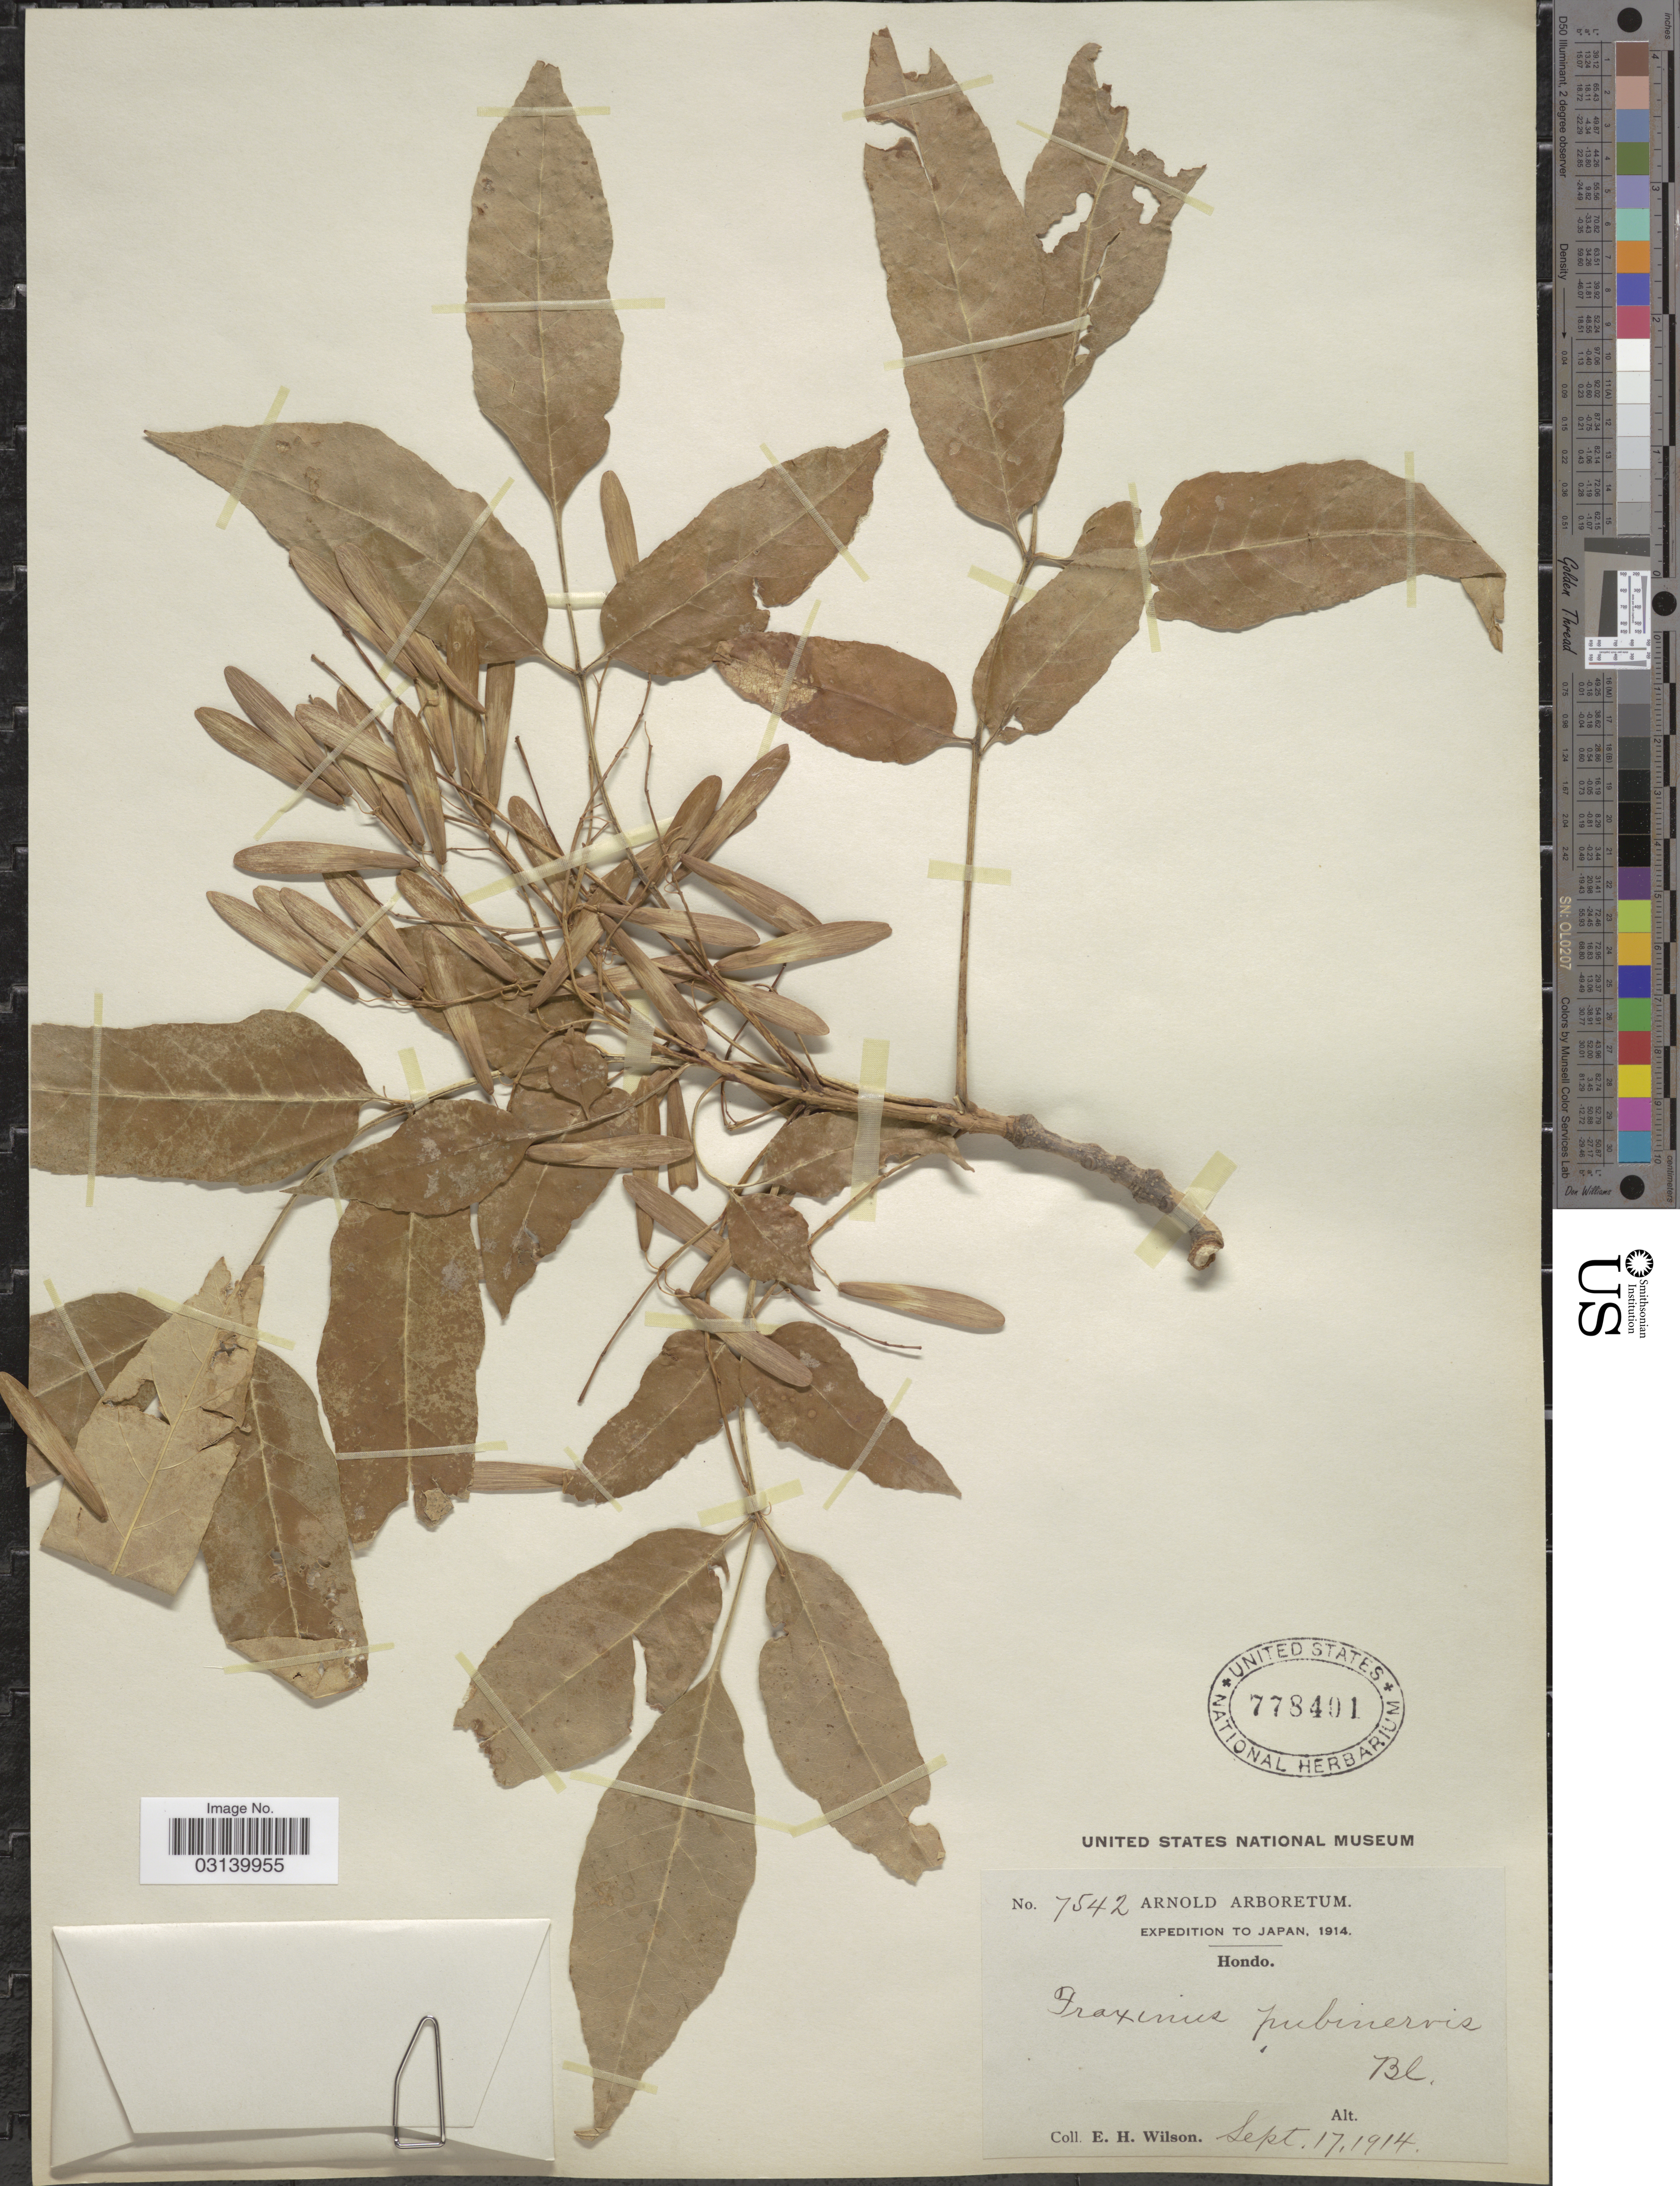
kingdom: Plantae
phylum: Tracheophyta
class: Magnoliopsida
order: Lamiales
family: Oleaceae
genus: Fraxinus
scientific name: Fraxinus pubinervis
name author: Blume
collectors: E. Wilson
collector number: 7542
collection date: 1914-09-17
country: Japan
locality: Hondo.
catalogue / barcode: US 778401